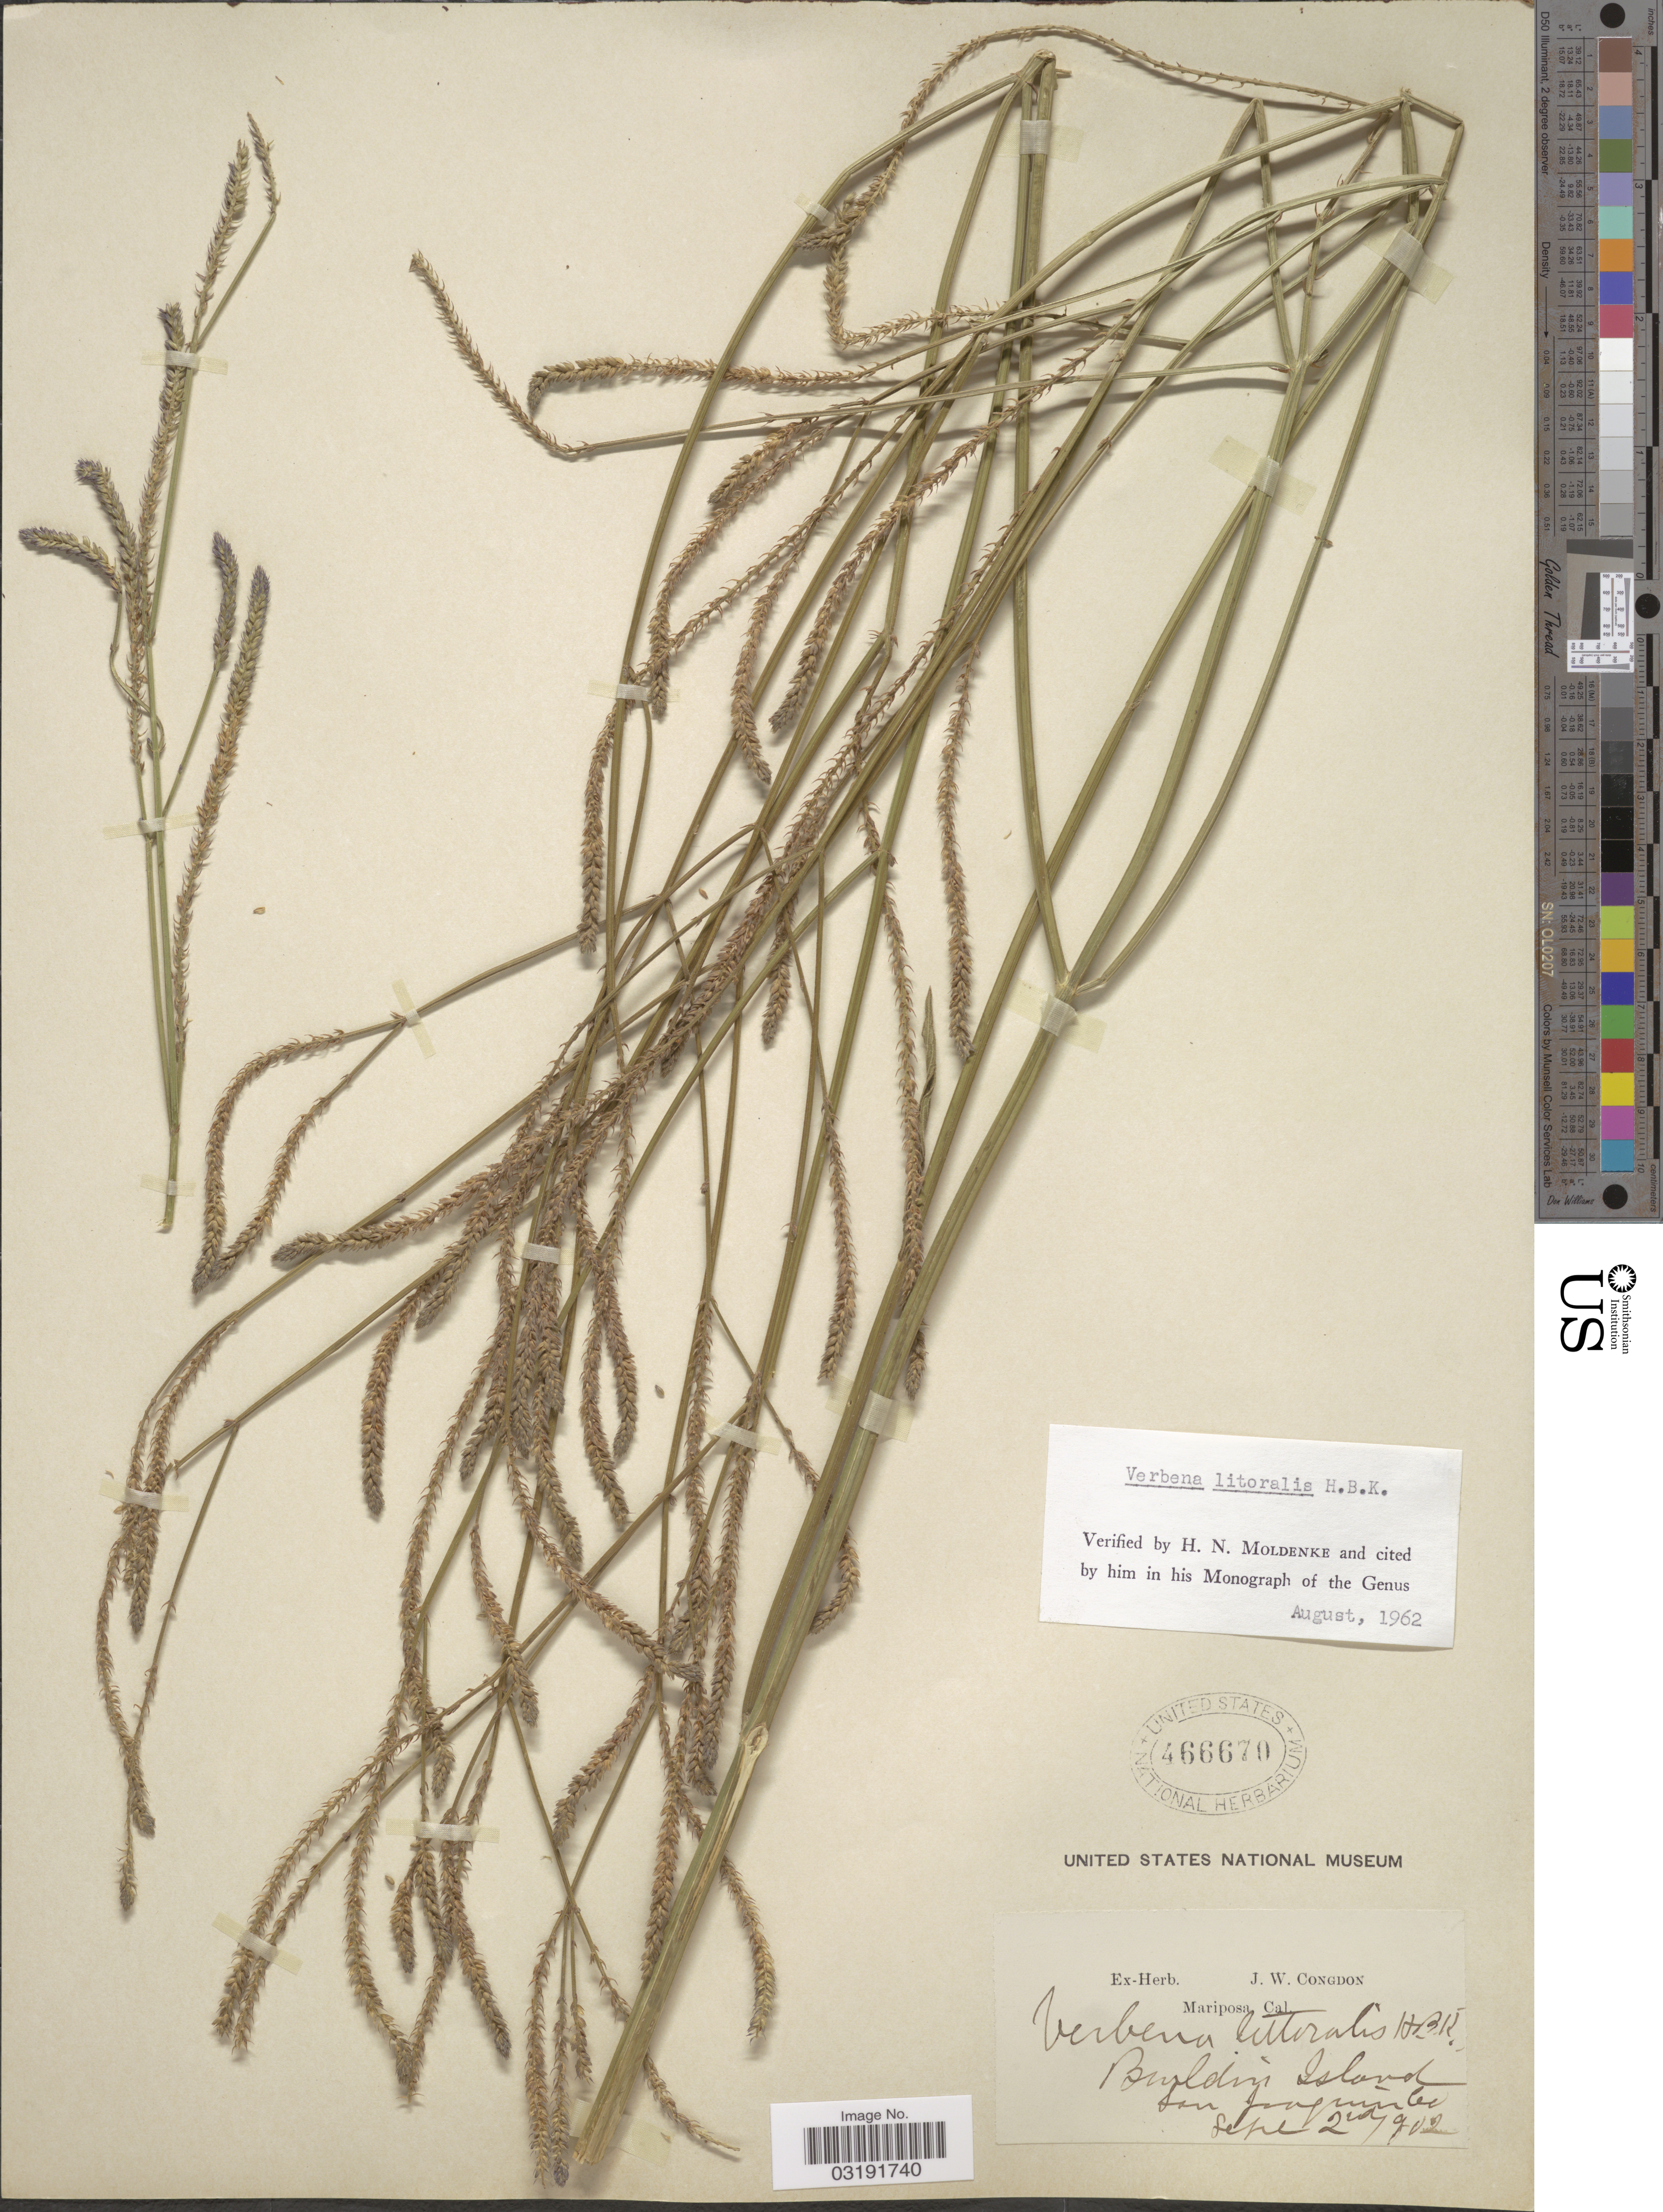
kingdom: Plantae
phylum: Tracheophyta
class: Magnoliopsida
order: Lamiales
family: Verbenaceae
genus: Verbena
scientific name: Verbena litoralis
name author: Kunth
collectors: ex herb. J. W. Congdon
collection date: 1902-09-02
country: United States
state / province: California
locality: Boulder Island San Joaquim Co.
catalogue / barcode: US 466670